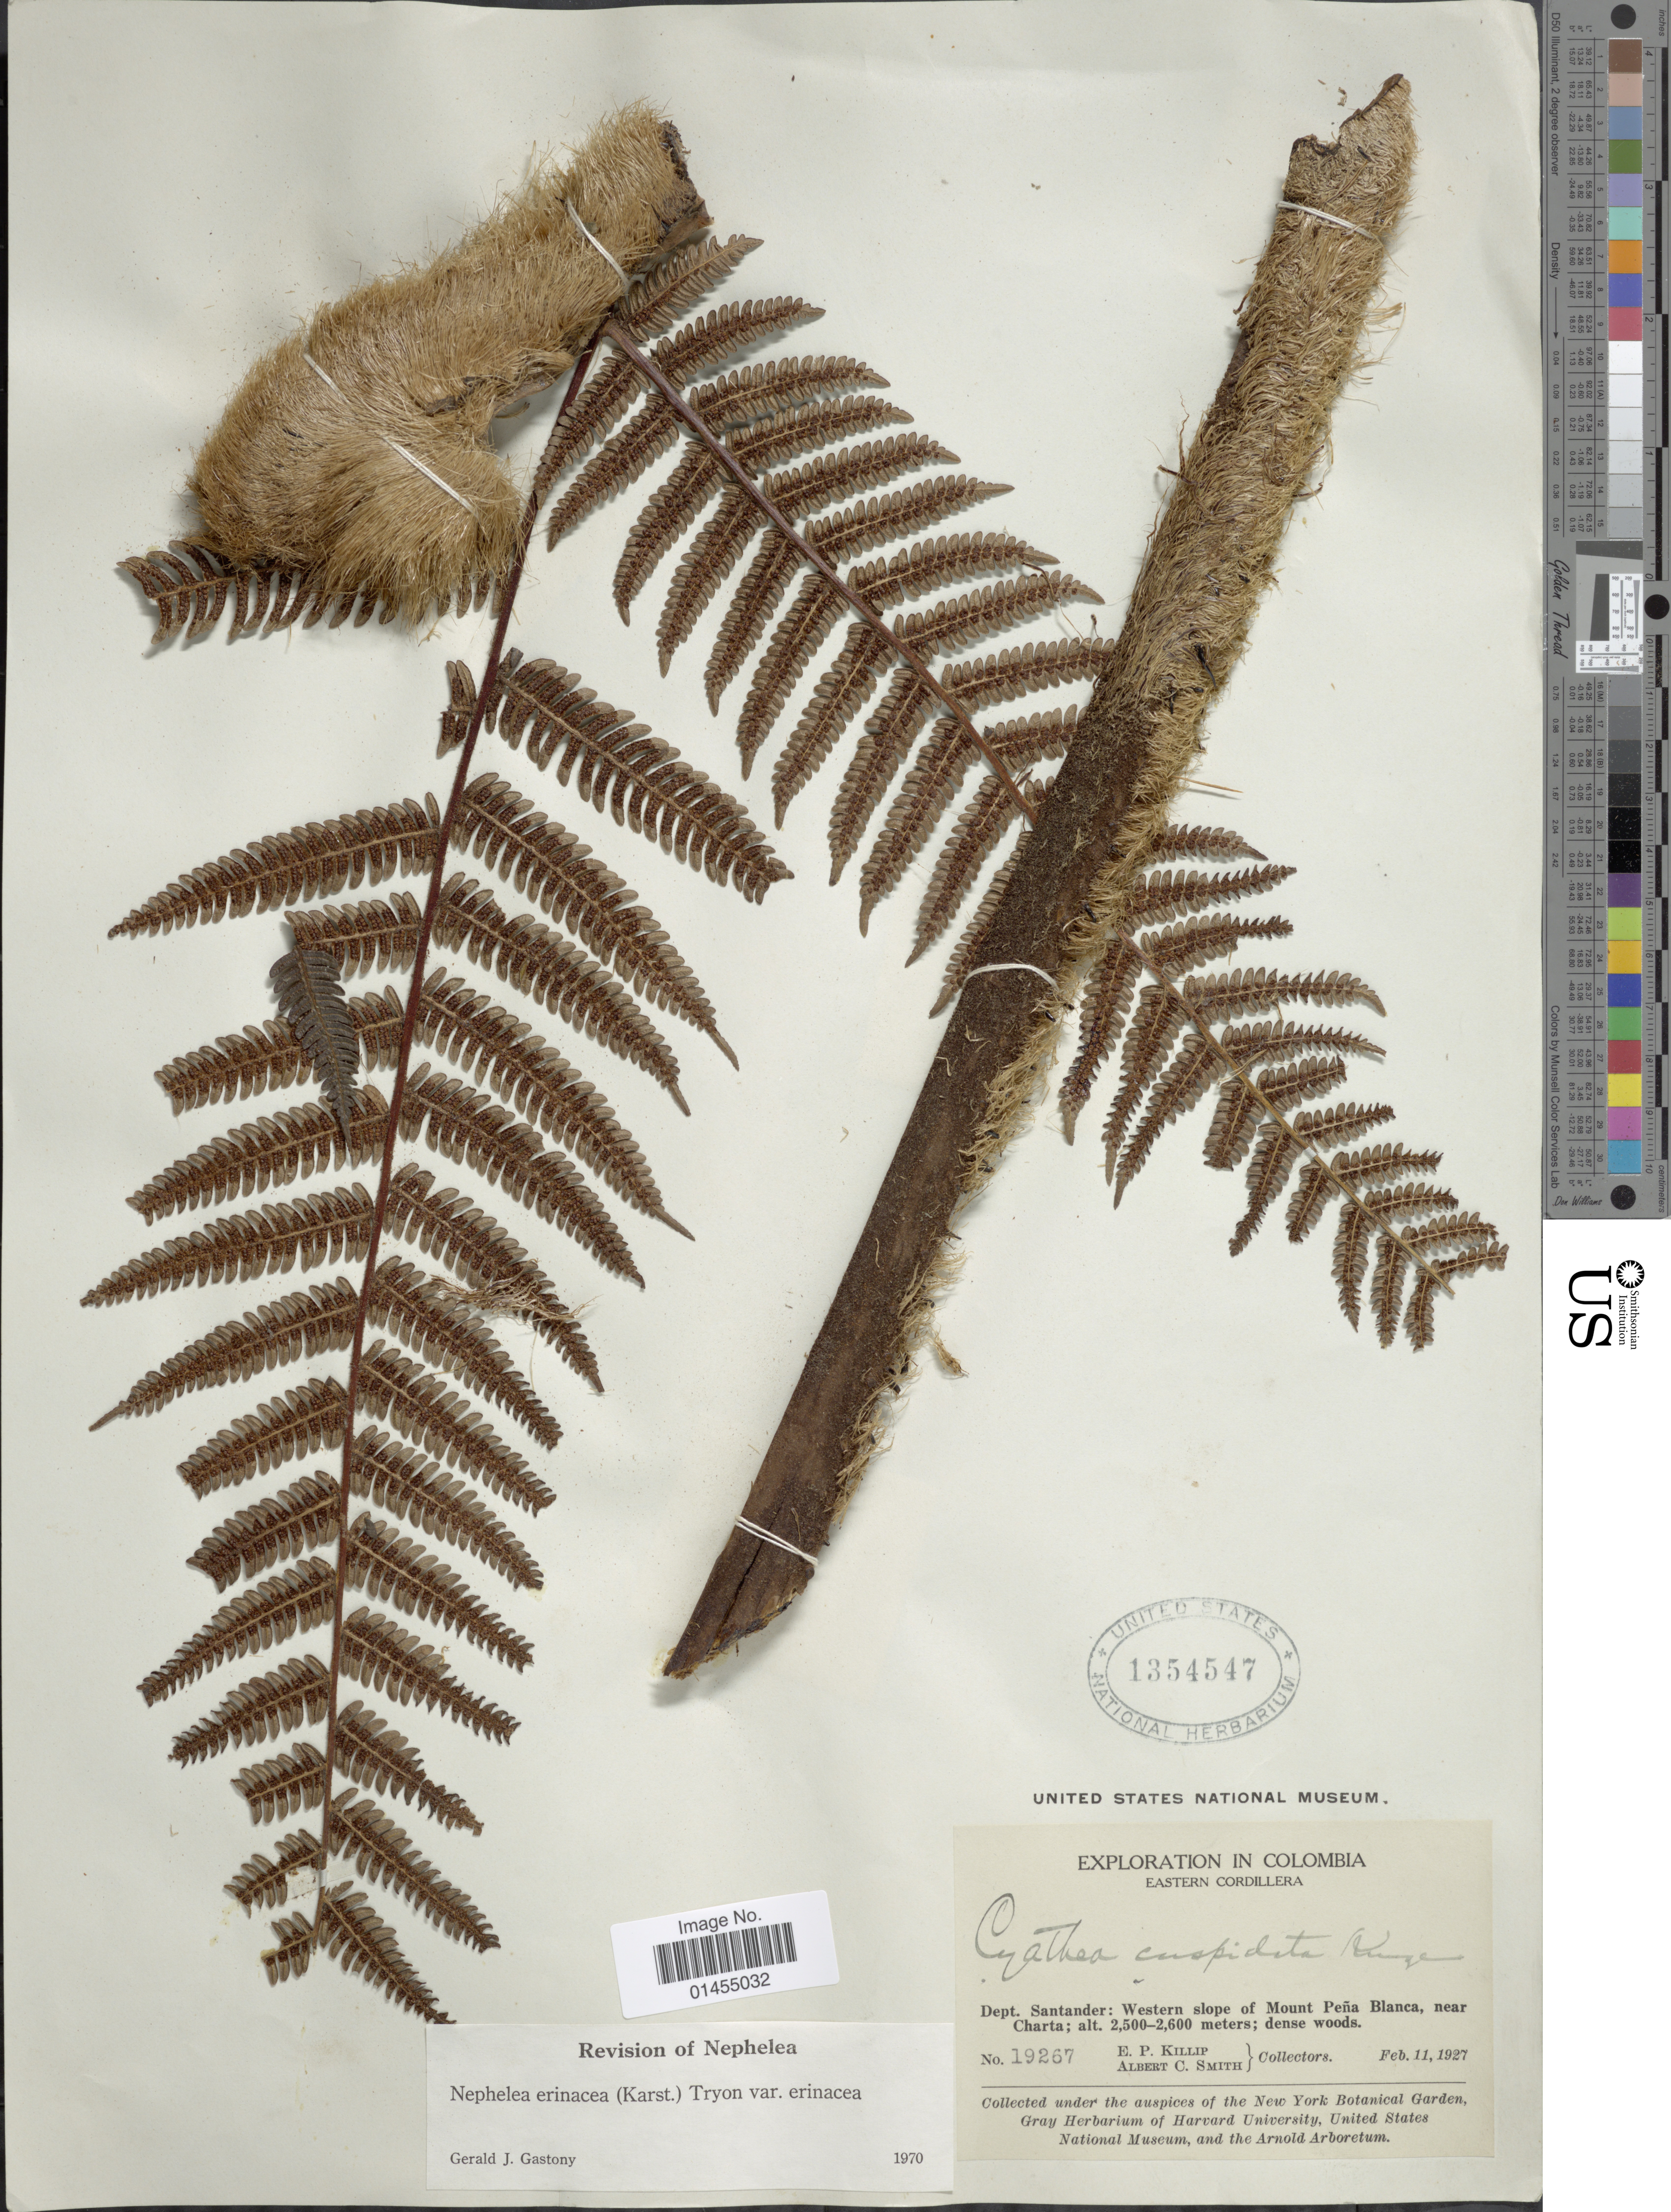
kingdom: Plantae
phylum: Tracheophyta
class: Polypodiopsida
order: Cyatheales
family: Cyatheaceae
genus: Alsophila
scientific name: Alsophila erinacea var. erinacea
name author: (H. Karst.) D.S. Conant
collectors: E. P. Killip & A. C. Smith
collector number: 19267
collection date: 1927-02-11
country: Colombia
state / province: Santander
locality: Eastern Cordillera. Western slope of Mount Peña Blanca, near Charta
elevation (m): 2500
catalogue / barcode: US 1354547